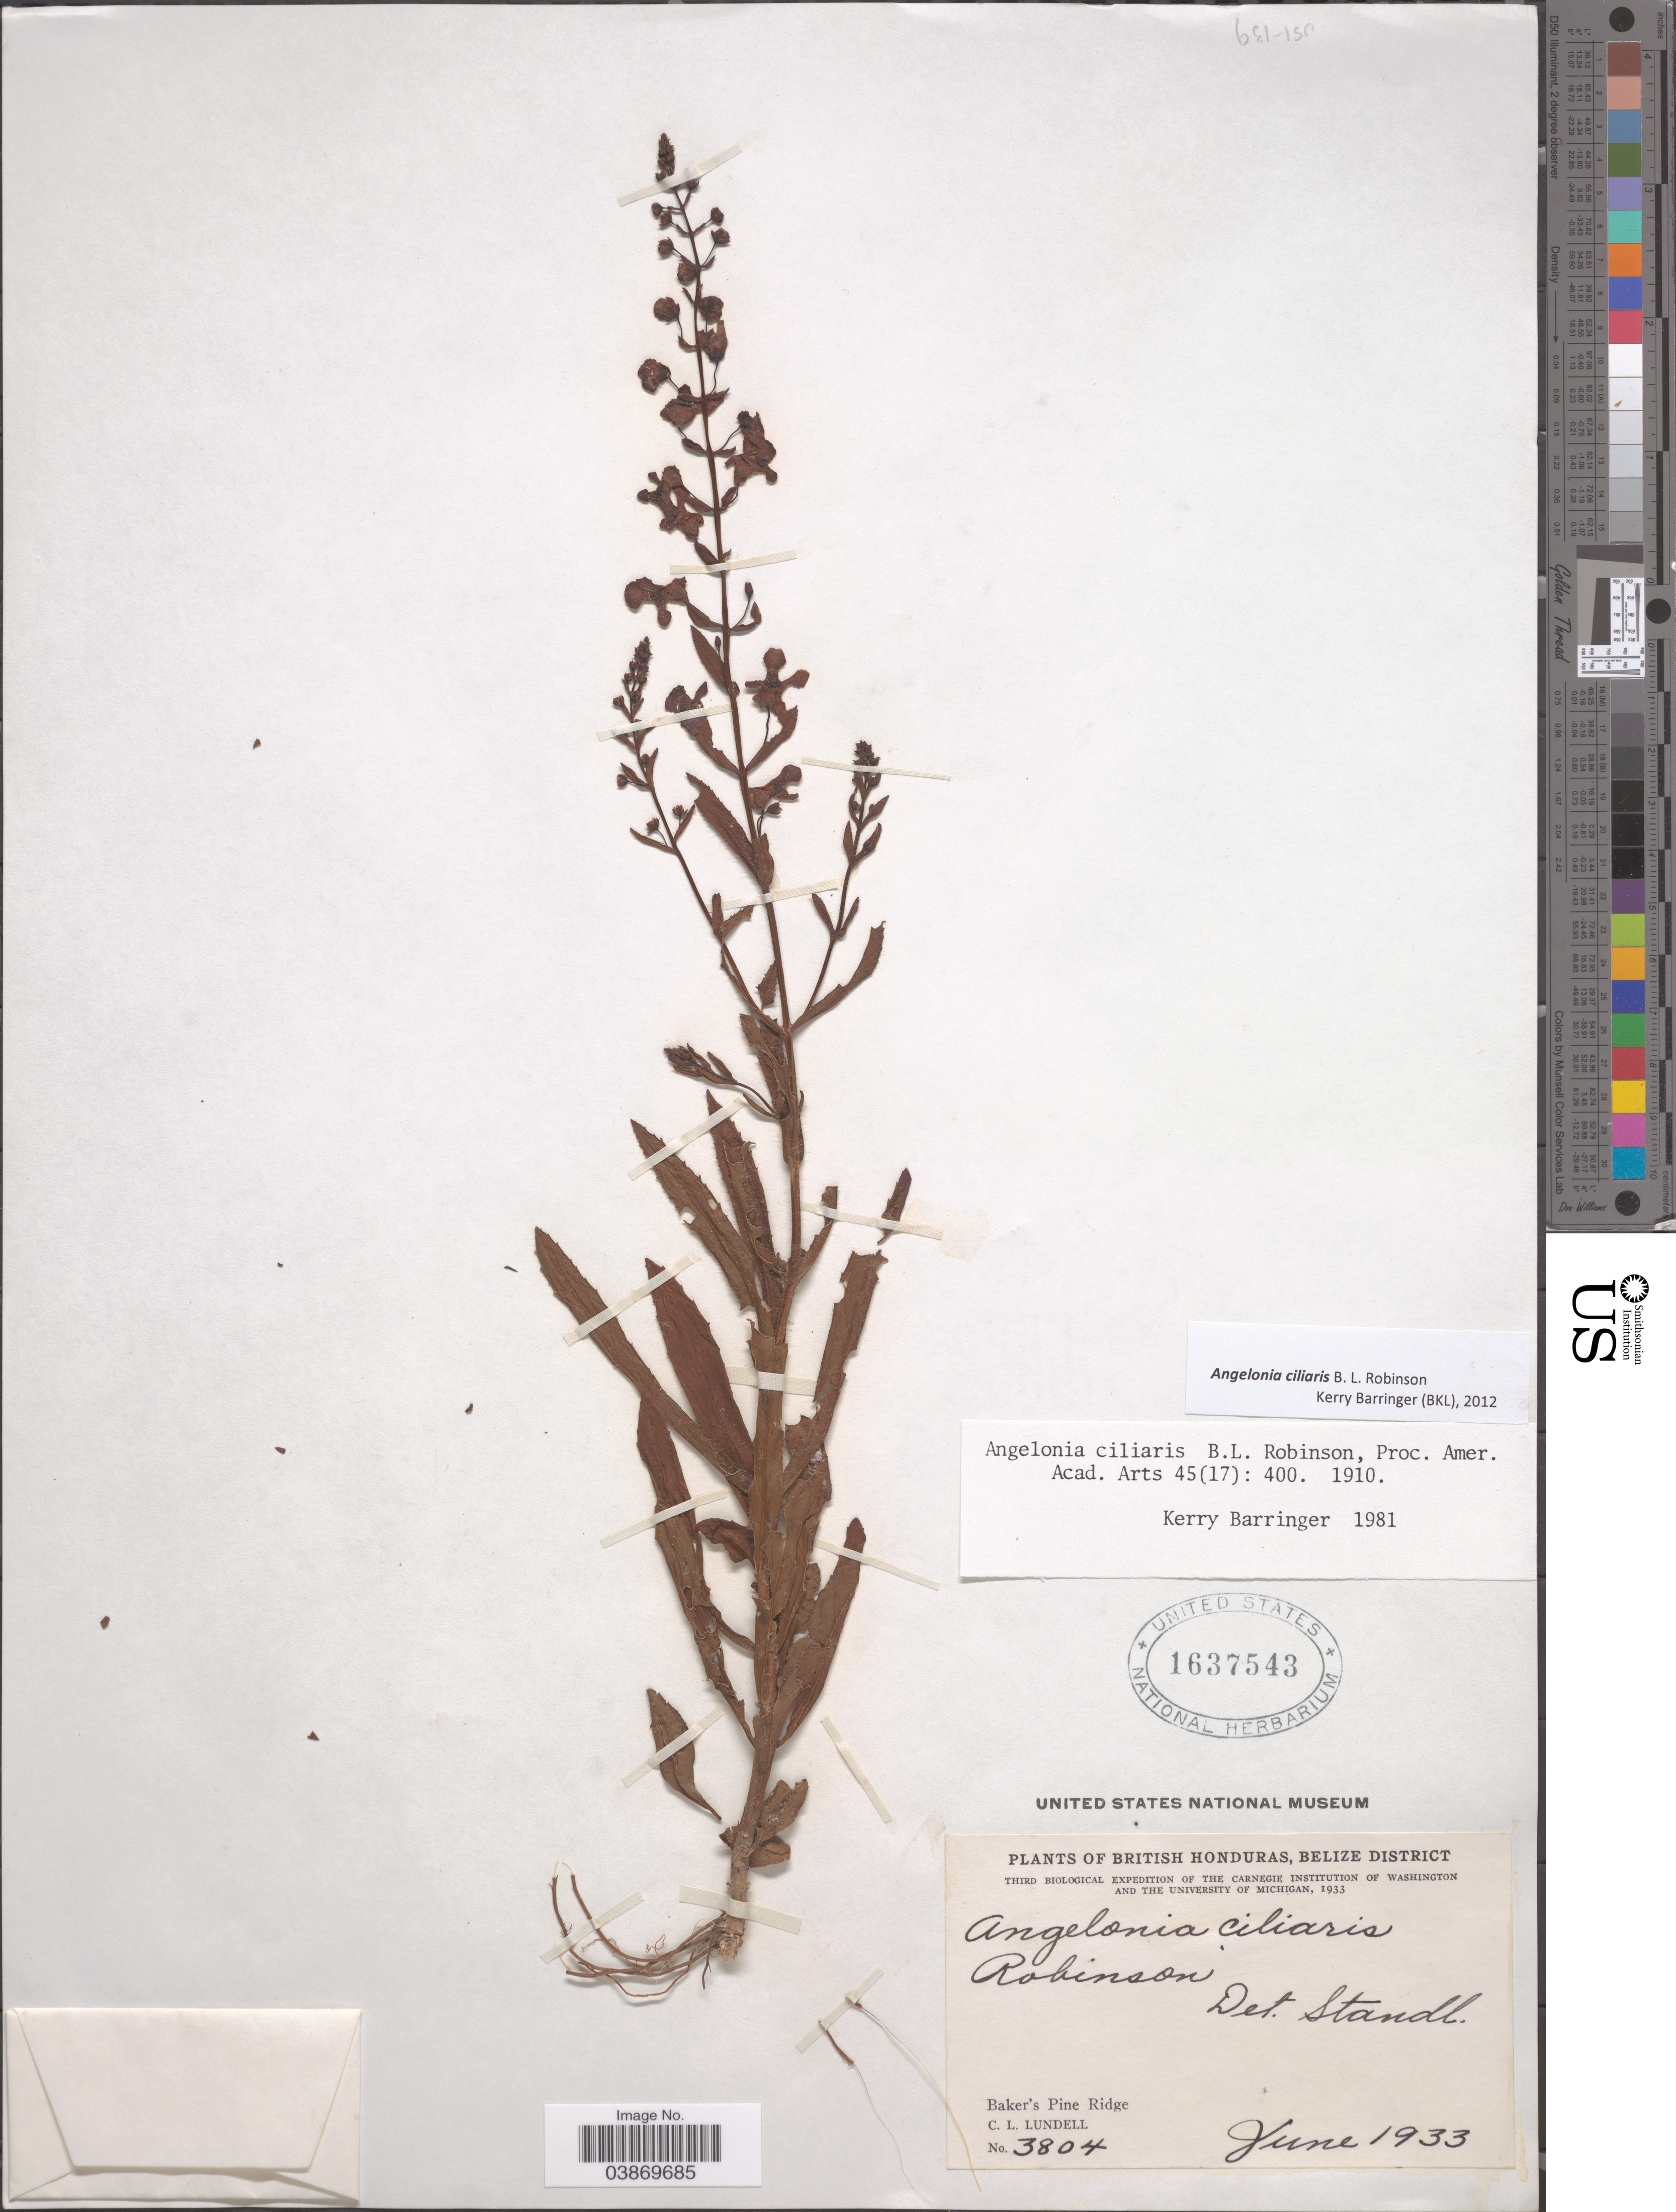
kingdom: Plantae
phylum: Tracheophyta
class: Magnoliopsida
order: Lamiales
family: Plantaginaceae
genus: Angelonia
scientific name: Angelonia ciliaris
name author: B.L. Rob.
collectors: C. L. Lundell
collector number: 3804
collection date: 1933-06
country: Belize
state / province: Belize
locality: British Honduras. Belize District. Robinson. Baker's Pine Ridge.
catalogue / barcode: US 1637543